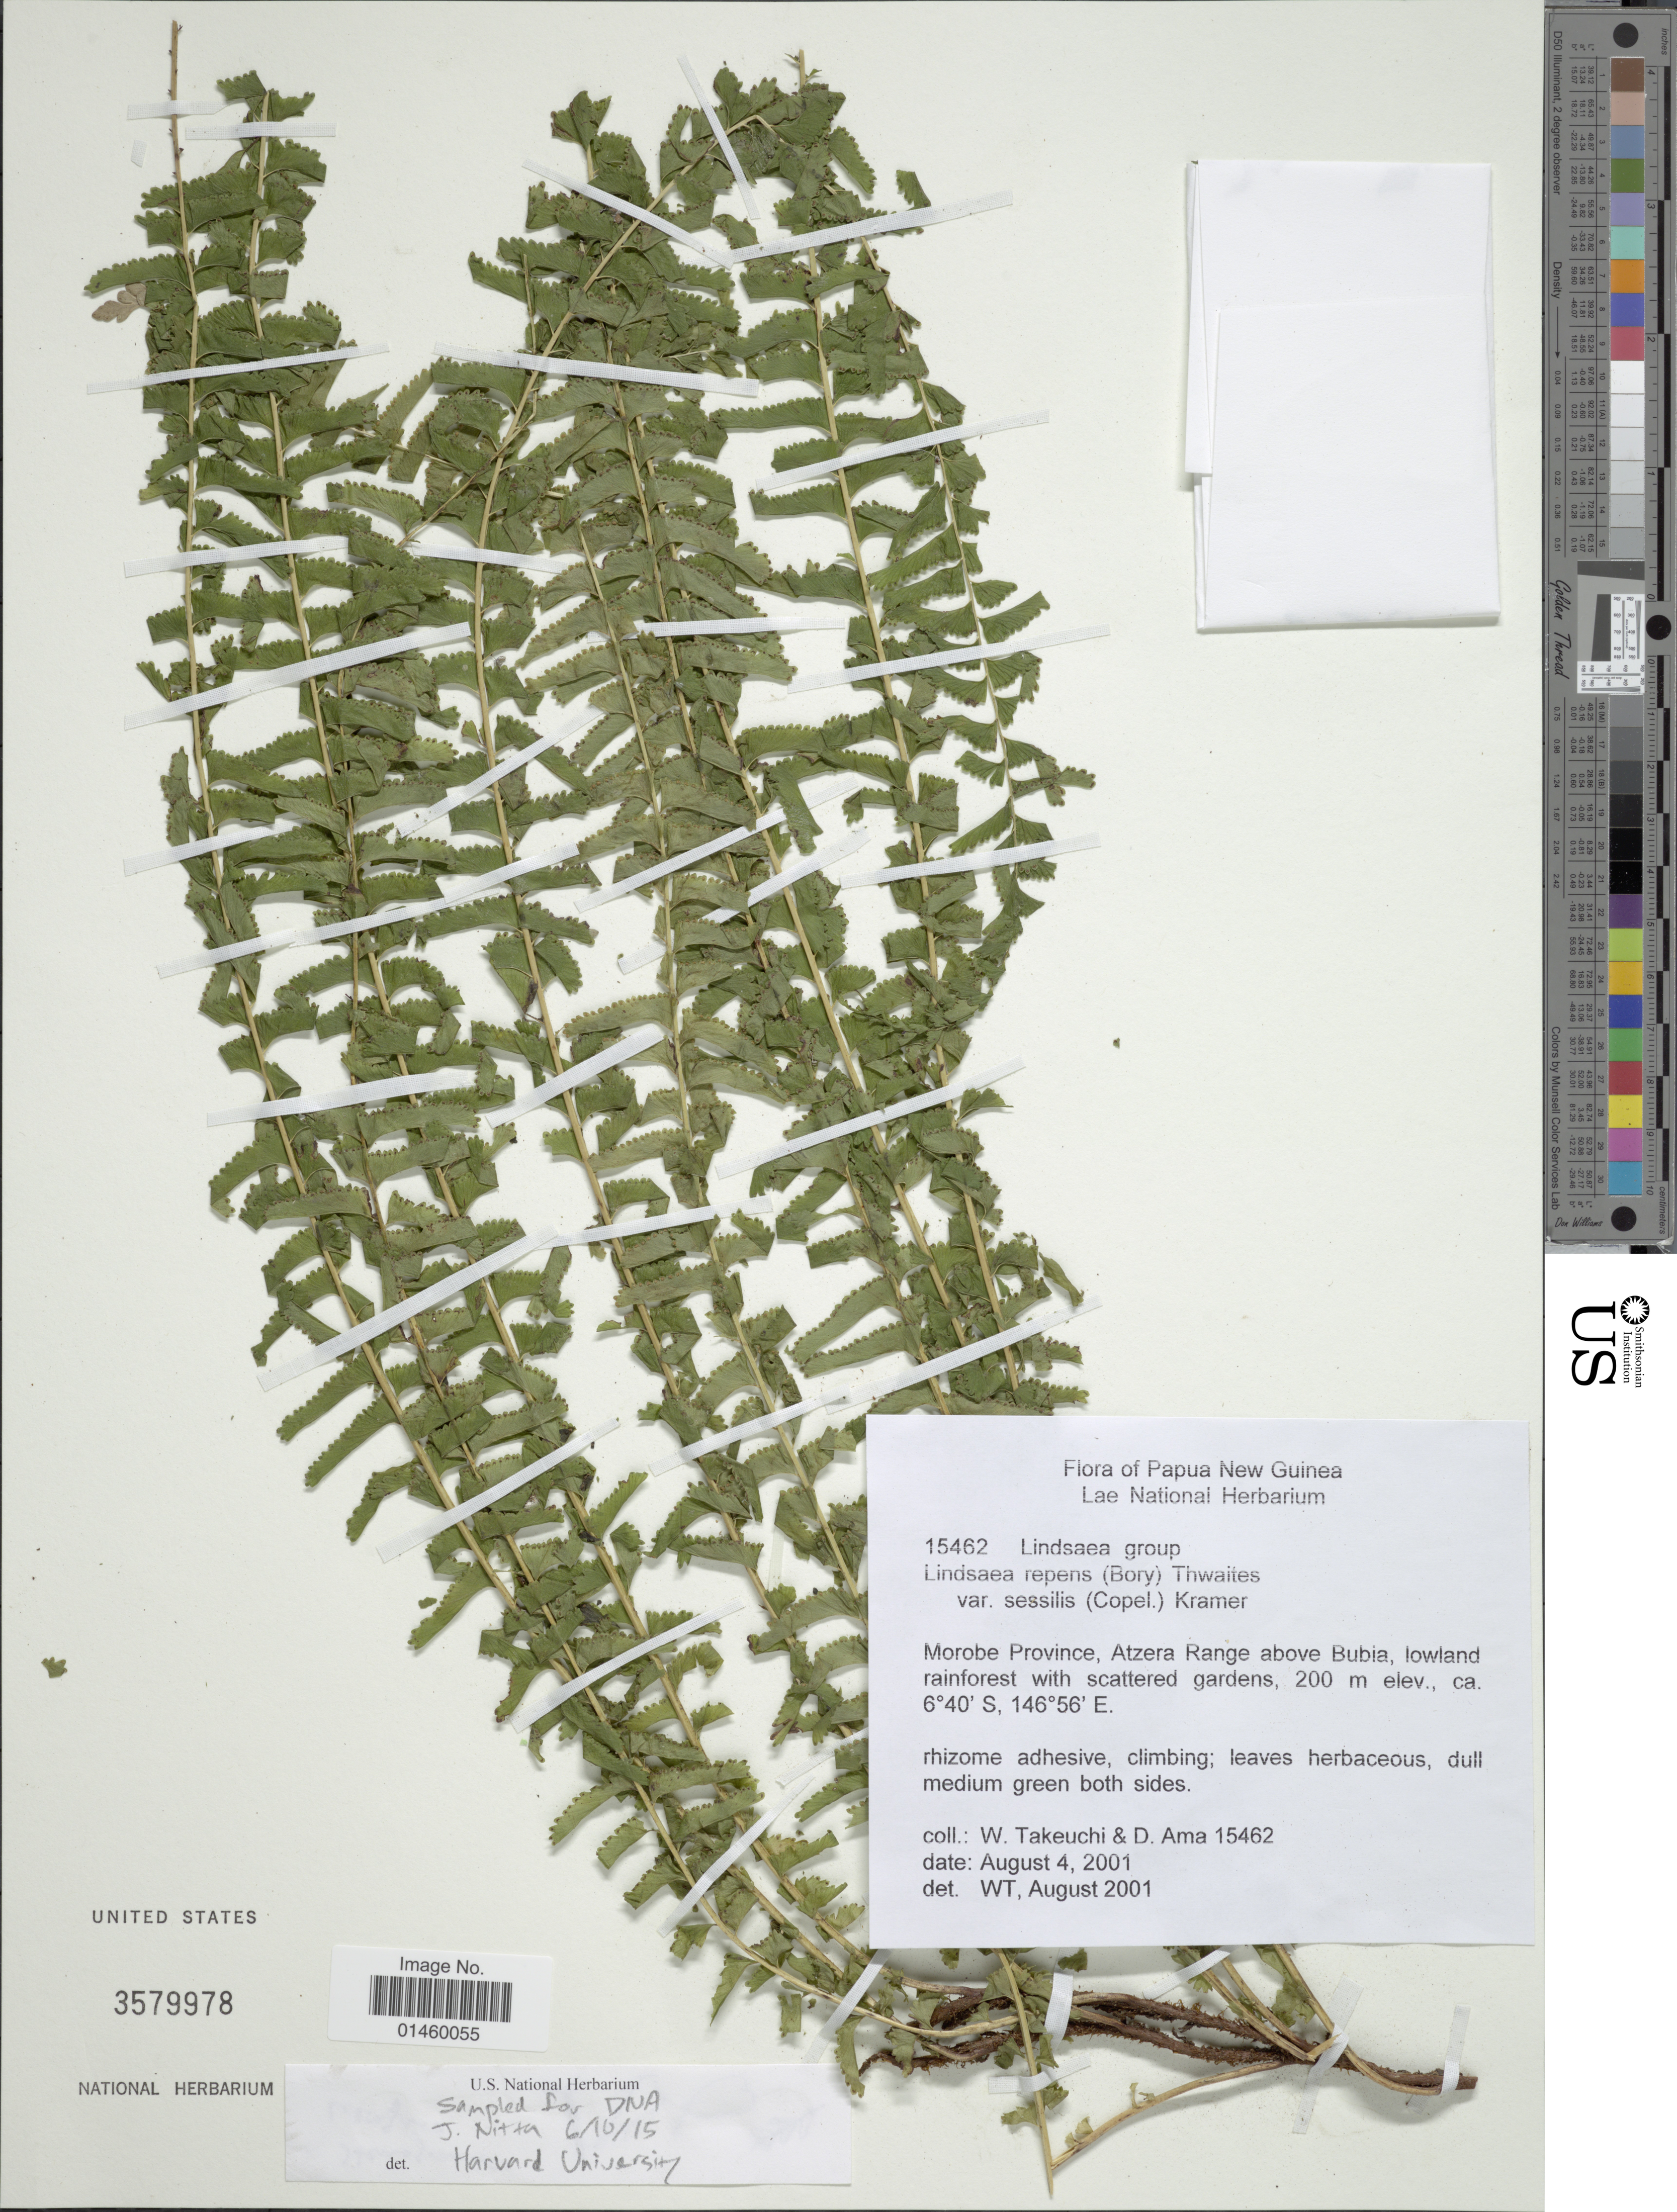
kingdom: Plantae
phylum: Tracheophyta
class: Polypodiopsida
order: Polypodiales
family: Lindsaeaceae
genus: Lindsaea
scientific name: Lindsaea repens var. sessilis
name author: (Copel.) K.U. Kramer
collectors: W. Takeuchi & D. Ama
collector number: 15462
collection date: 2001-08-04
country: Papua New Guinea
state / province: Morobe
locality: Morobe Province, Atzera Range above Bubia.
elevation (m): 200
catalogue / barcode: US 3579978